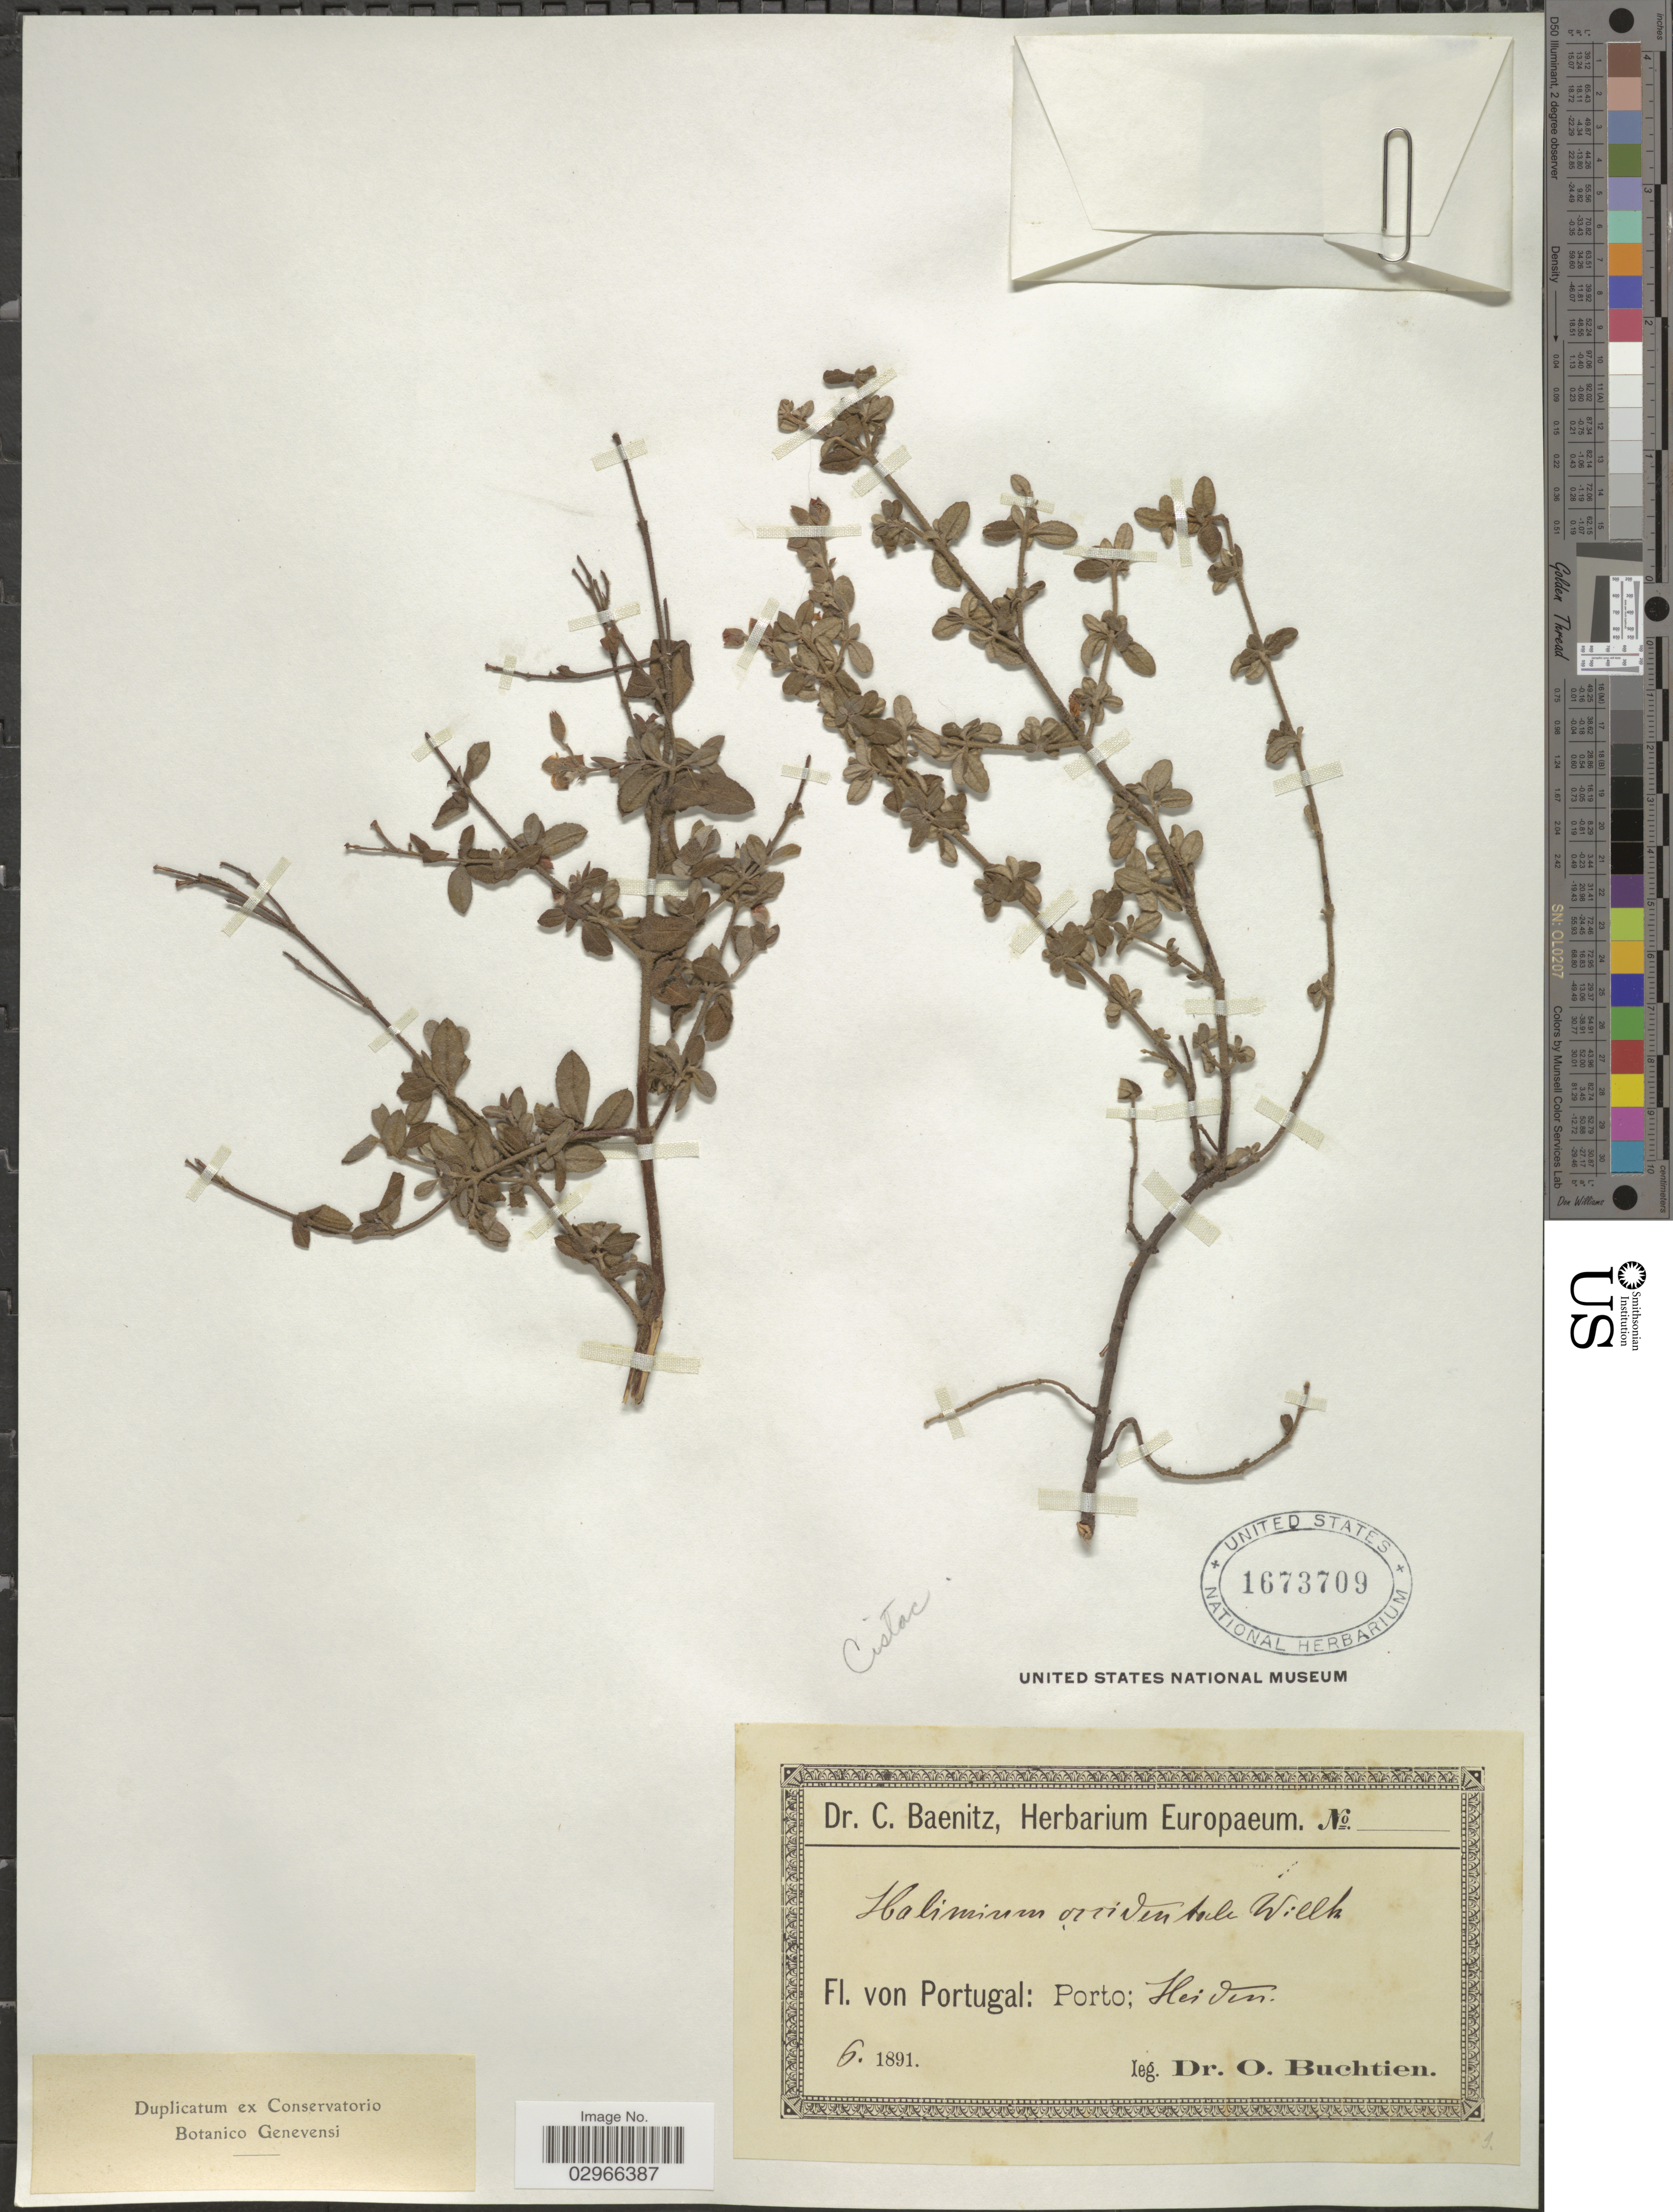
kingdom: Plantae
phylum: Tracheophyta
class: Magnoliopsida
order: Malvales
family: Cistaceae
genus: Halimium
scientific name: Halimium occidentale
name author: Willk.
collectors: O. Buchtien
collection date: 1891-06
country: Portugal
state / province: Porto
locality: Heiden.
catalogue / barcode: US 1673709